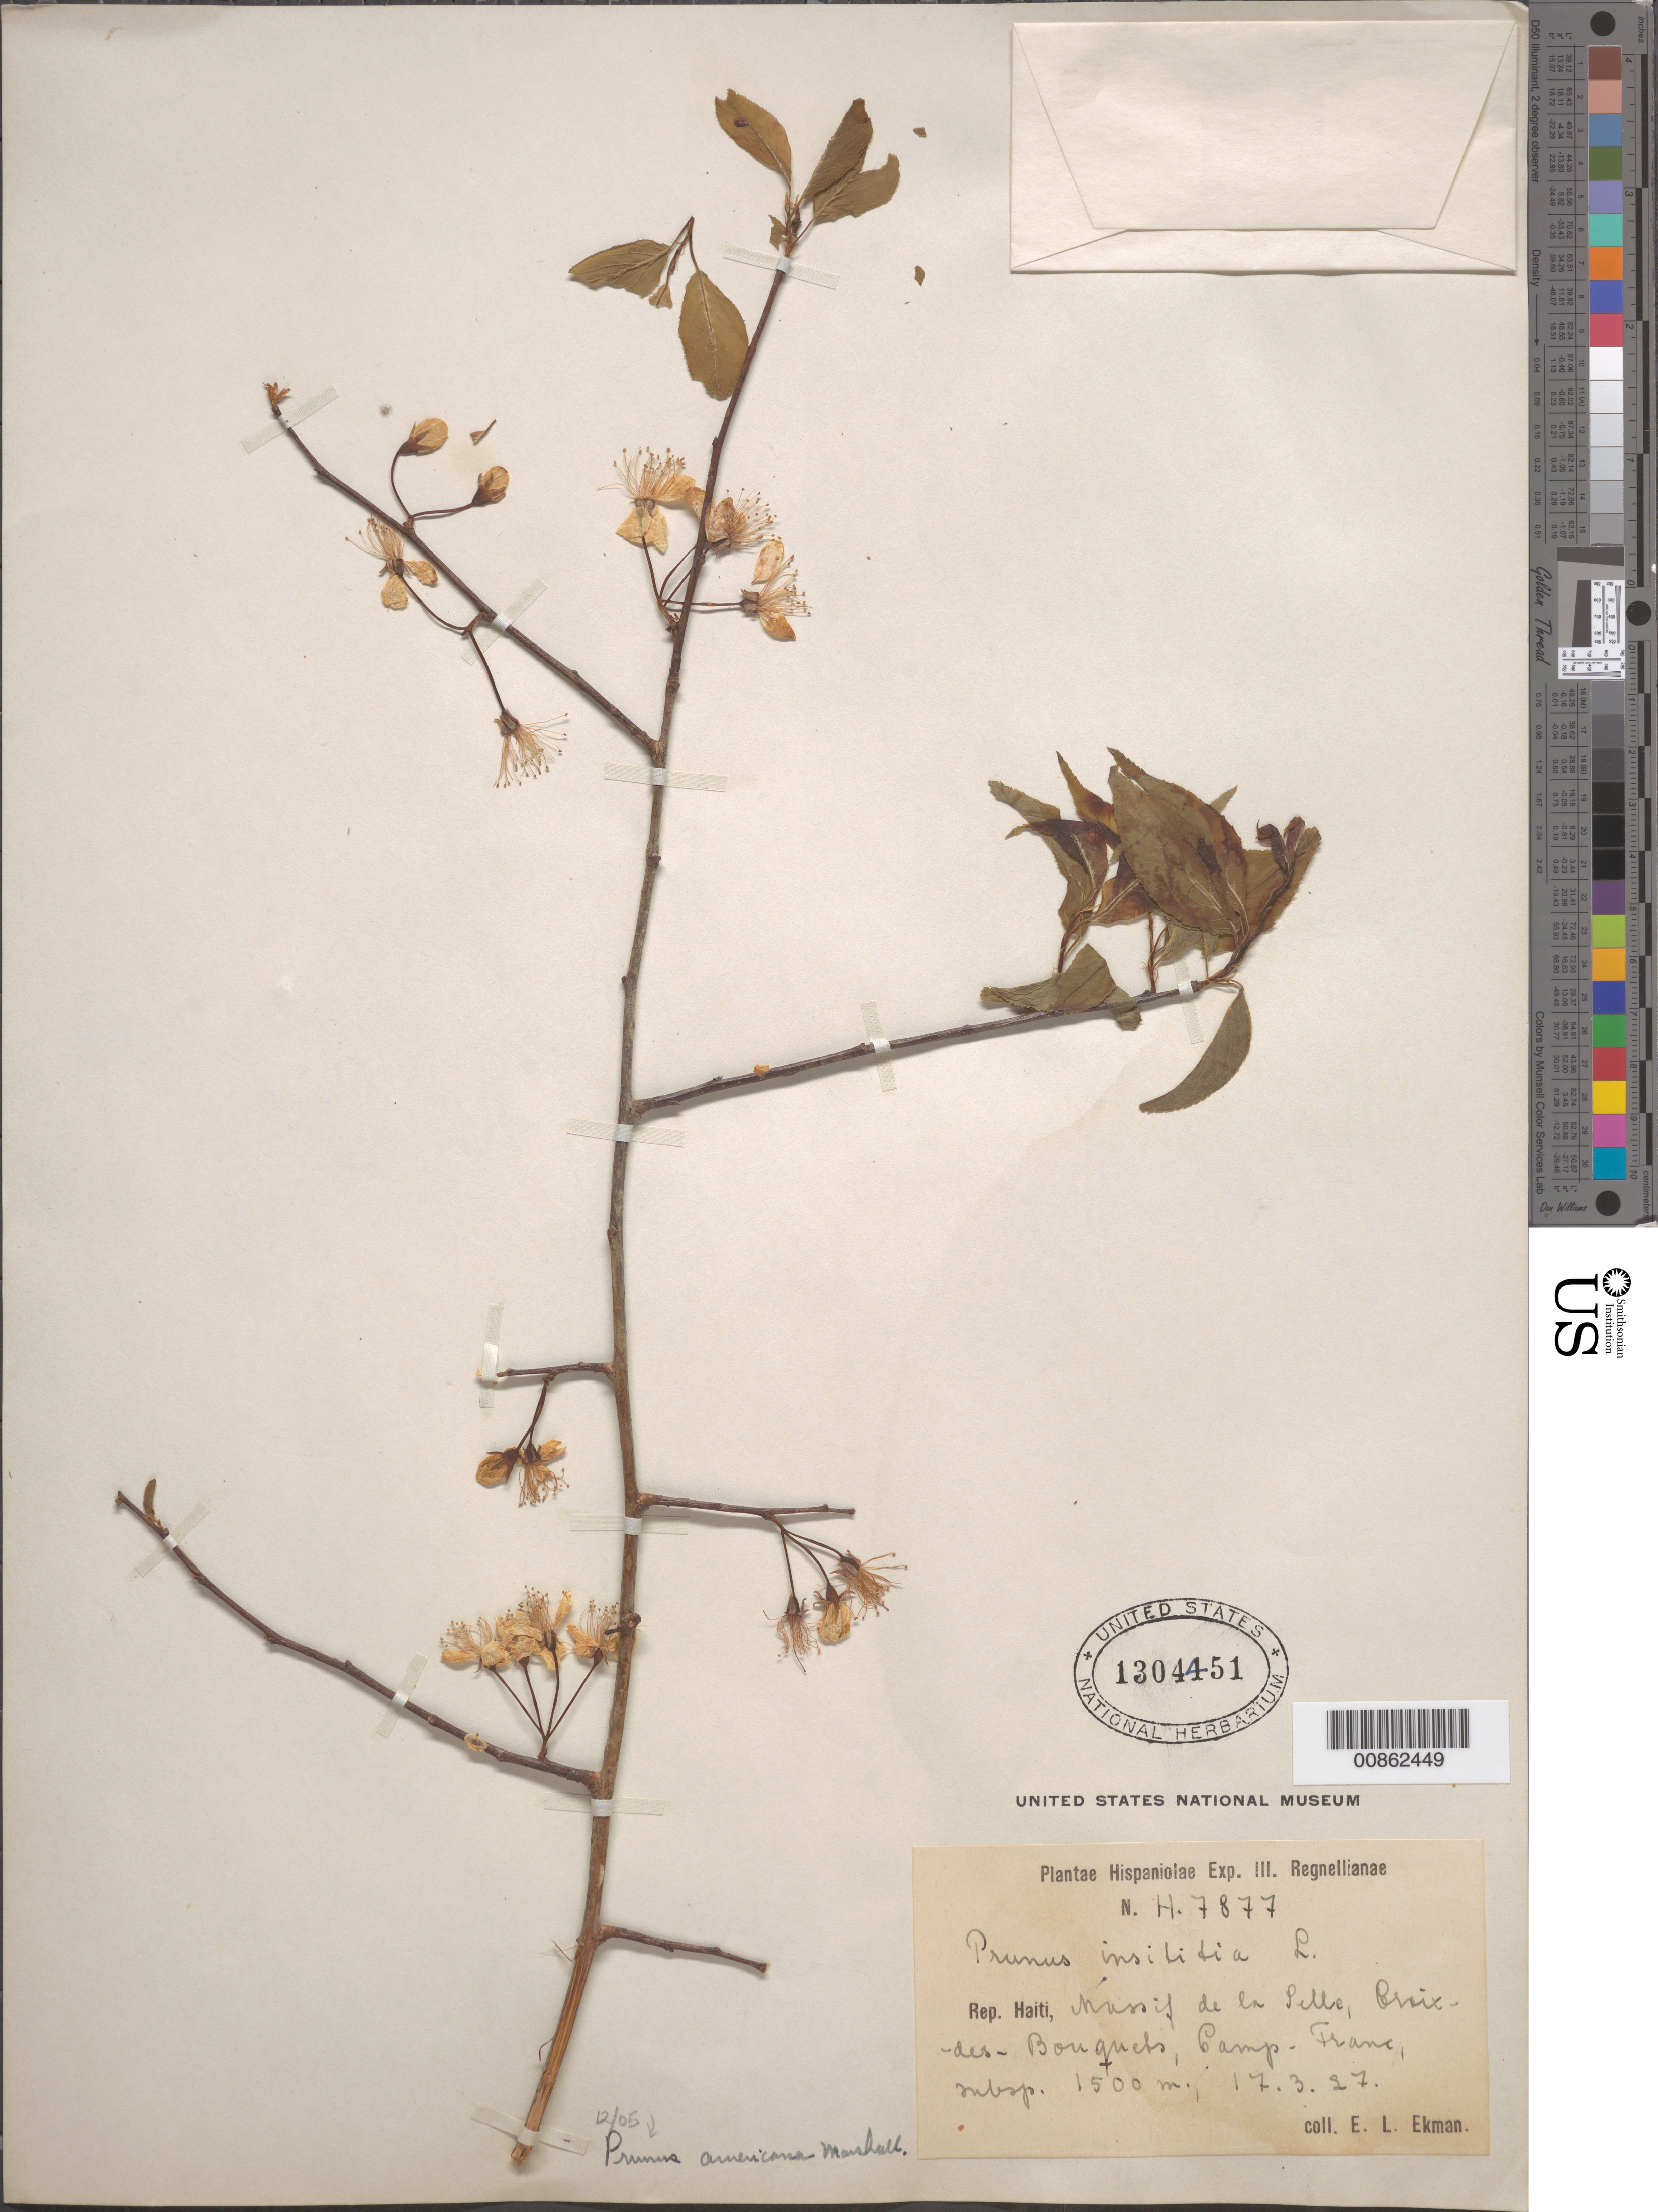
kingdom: Plantae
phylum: Tracheophyta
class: Magnoliopsida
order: Rosales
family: Rosaceae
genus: Prunus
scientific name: Prunus americana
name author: Marshall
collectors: E. L. Ekman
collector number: H 7877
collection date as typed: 17 Mar 1927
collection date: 1927-03-17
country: Haiti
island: Hispaniola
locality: Massif de la Selle, Croix des Bouquets, Camp Franc.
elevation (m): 1500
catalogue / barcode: US 1304451